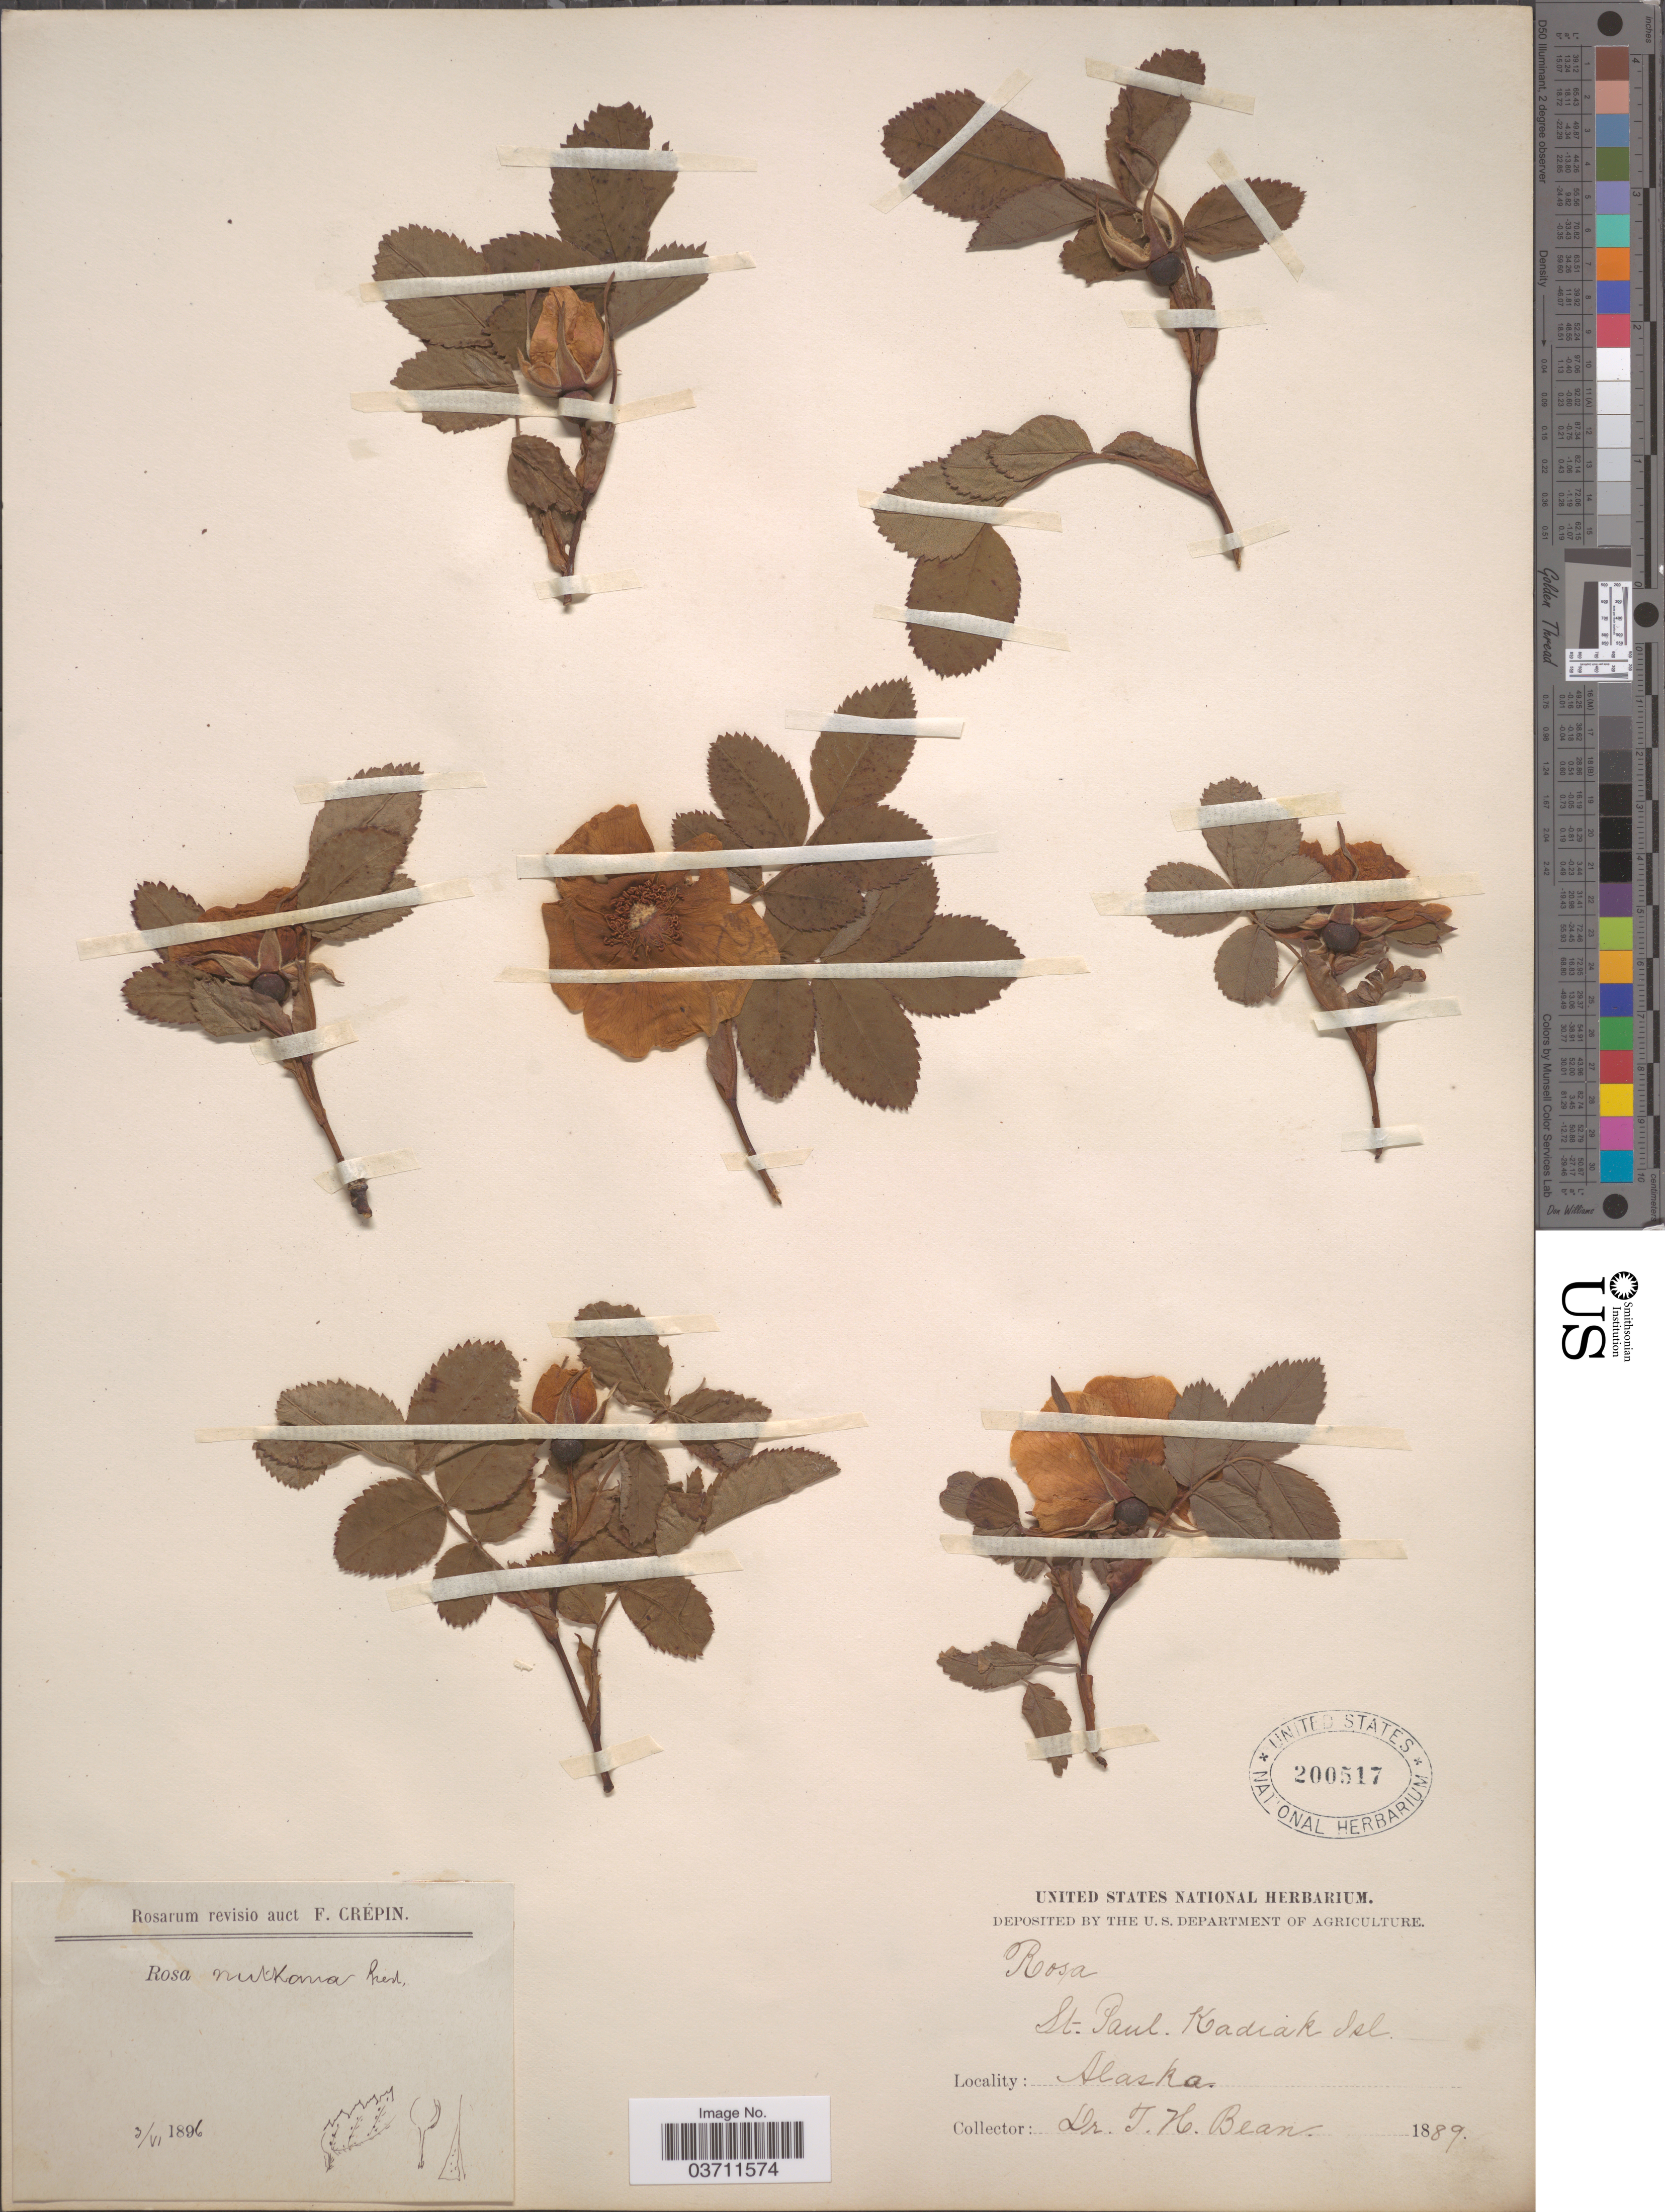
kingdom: Plantae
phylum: Tracheophyta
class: Magnoliopsida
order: Rosales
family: Rosaceae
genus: Rosa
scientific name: Rosa nutkana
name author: C. Presl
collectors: T. Bean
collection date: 1889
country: United States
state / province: Alaska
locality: St. Paul. Kadiak Isl.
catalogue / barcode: US 200517